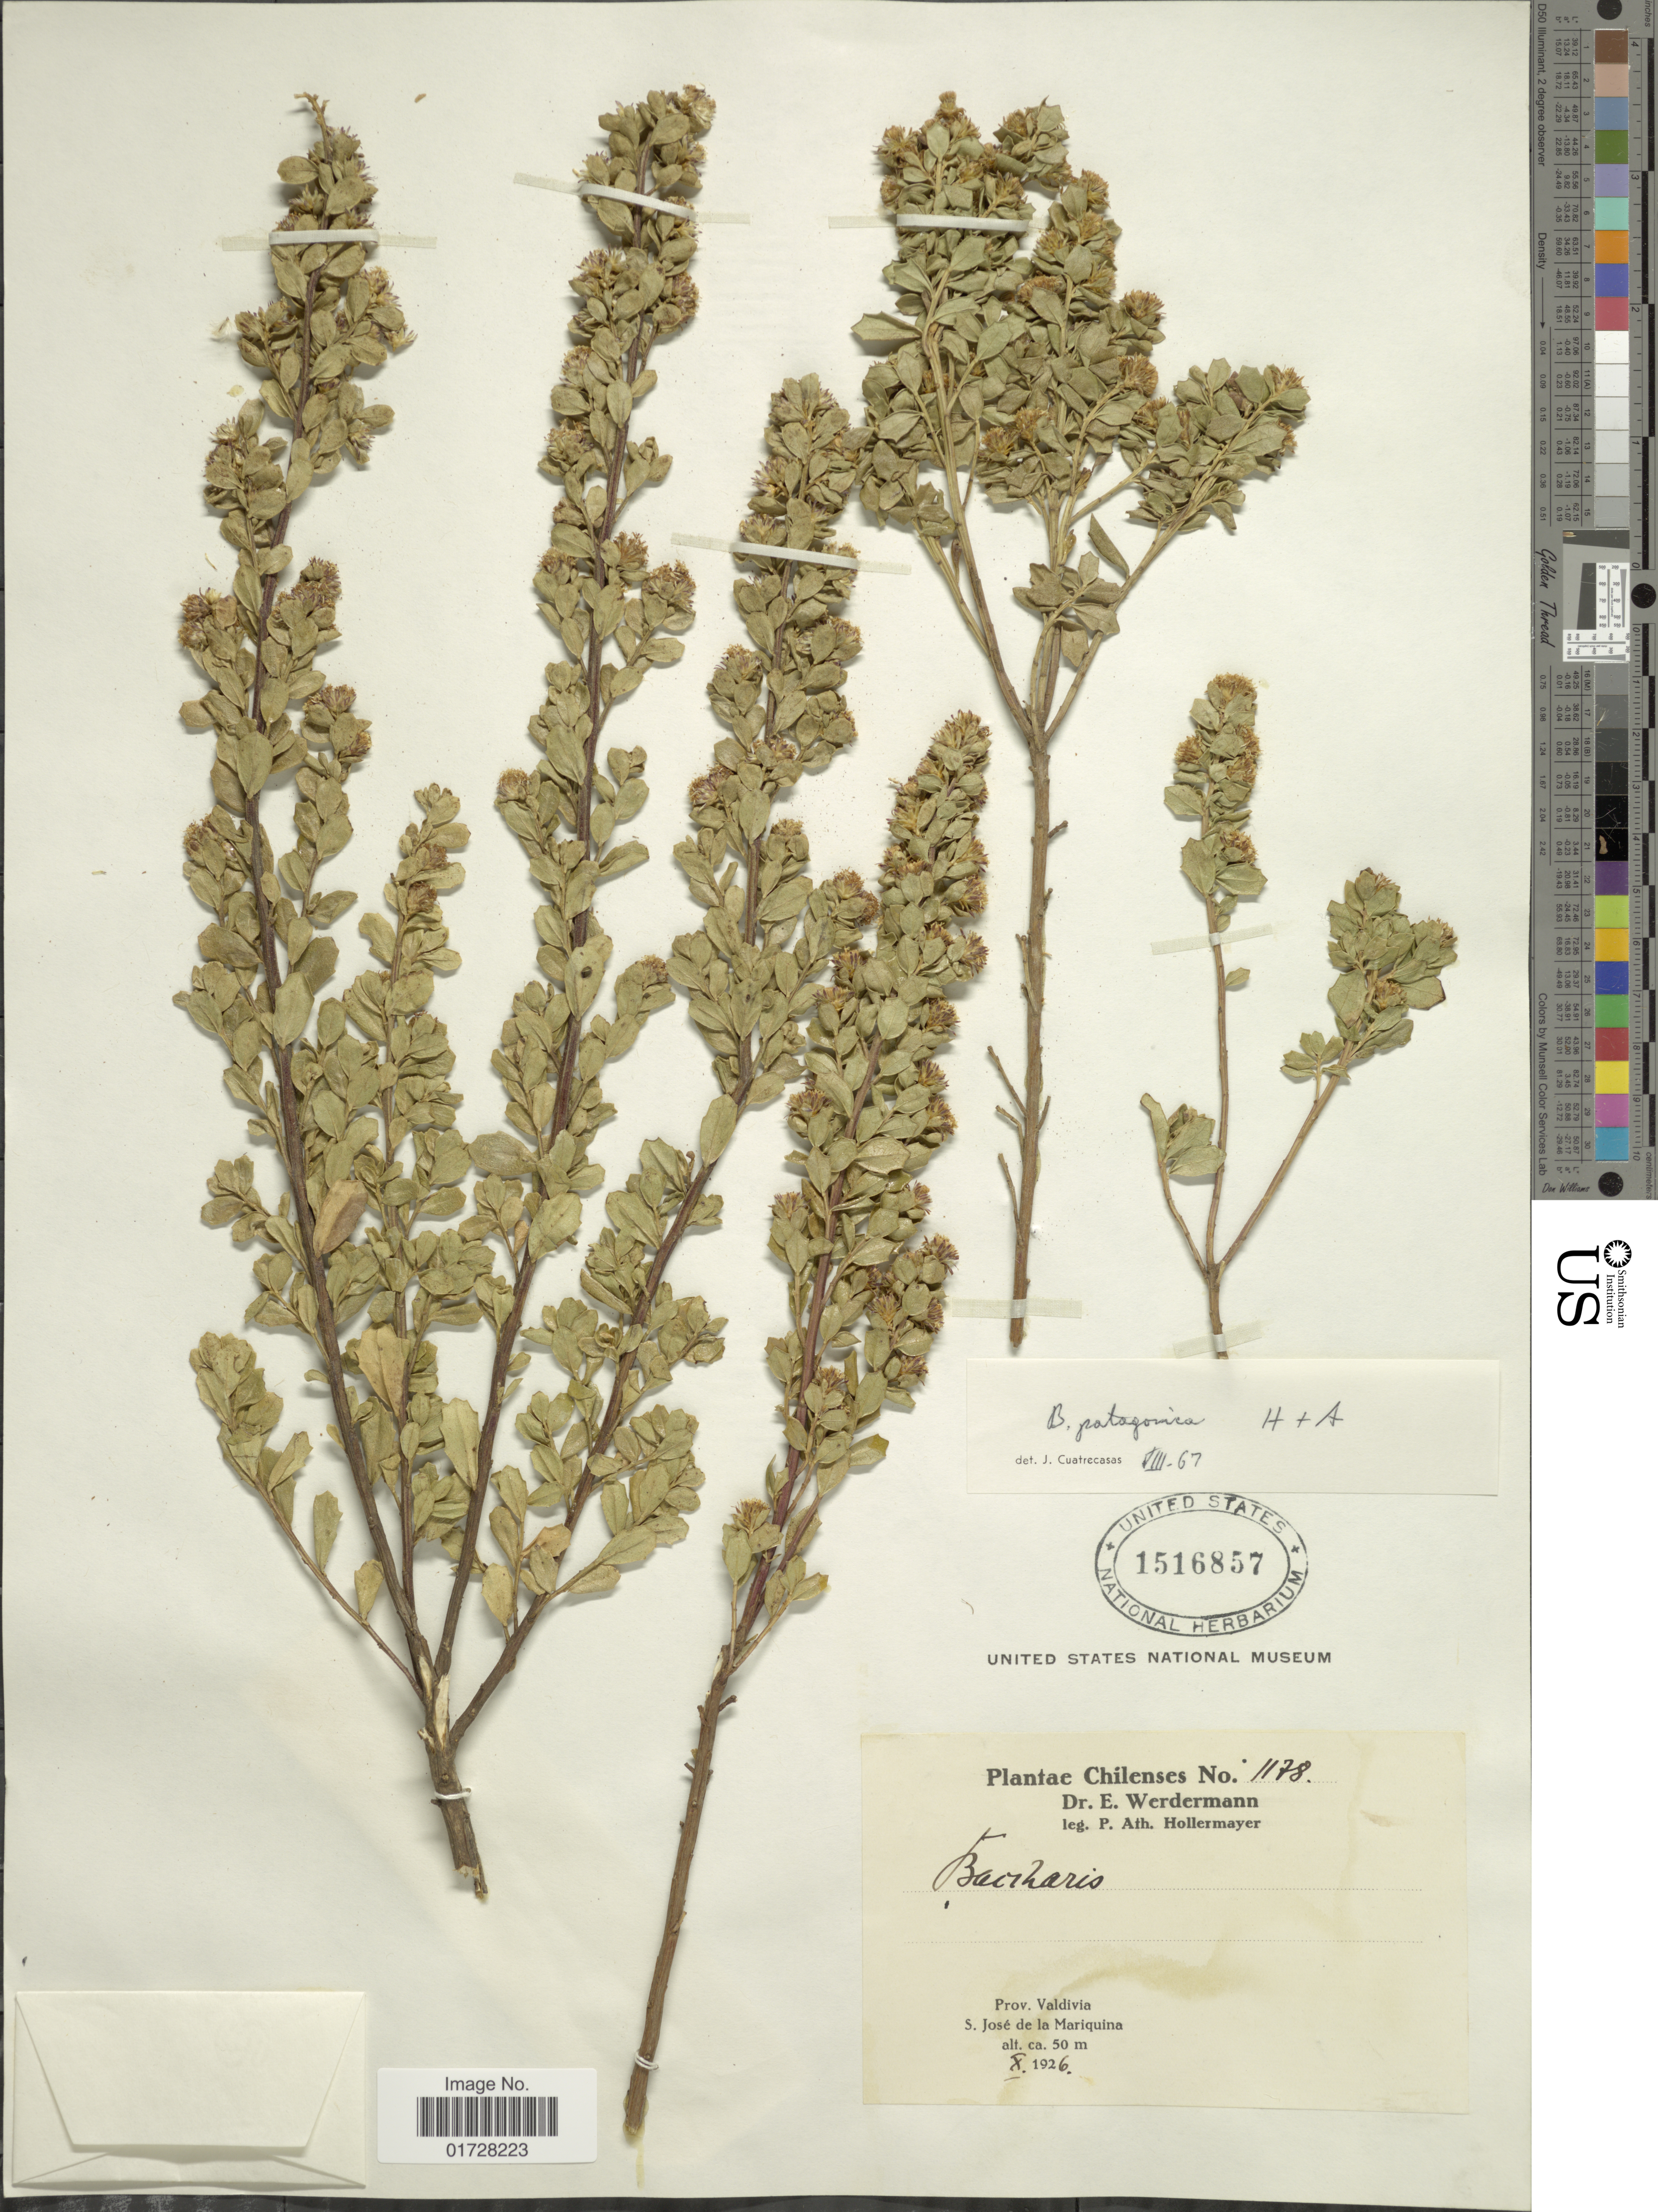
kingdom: Plantae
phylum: Tracheophyta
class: Magnoliopsida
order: Asterales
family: Asteraceae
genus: Baccharis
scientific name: Baccharis patagonica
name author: Hook. & Arn.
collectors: P. Hollermayer & E. Werdermann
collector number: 1178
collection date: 1926-10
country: Chile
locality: Prov. Valdivia, S. Jode de la Mariquina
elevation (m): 50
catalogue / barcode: US 1516857